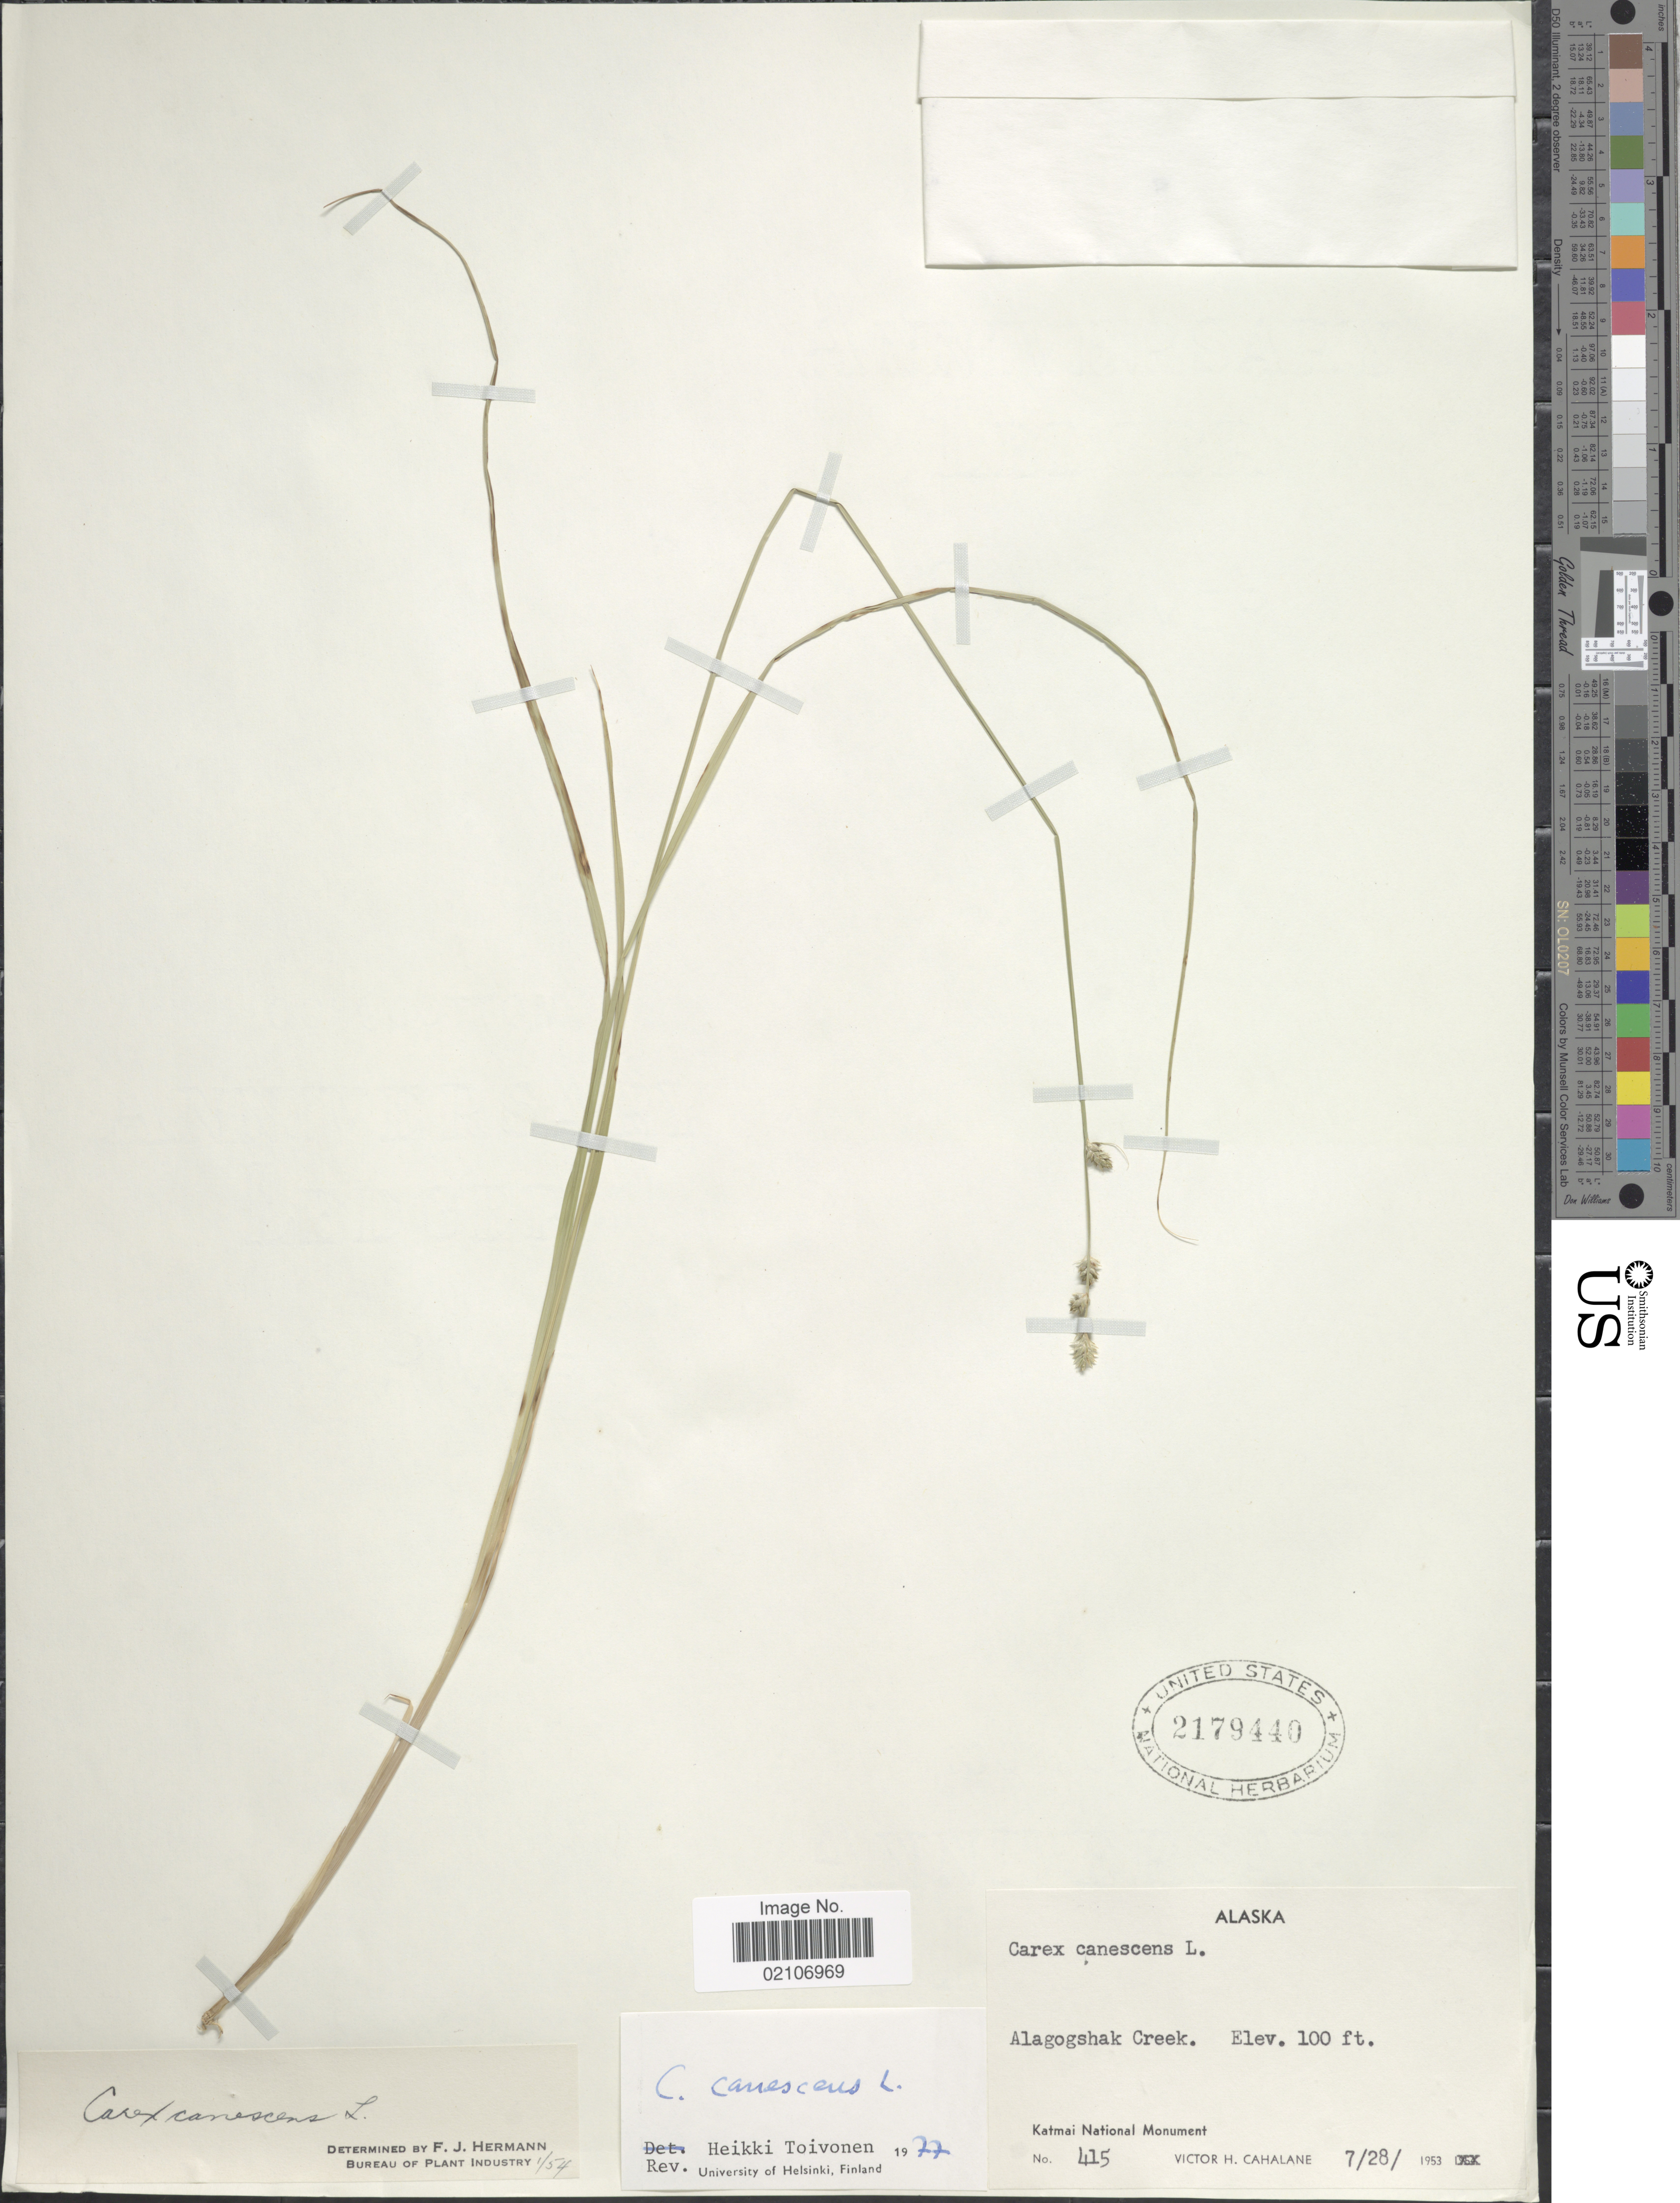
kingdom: Plantae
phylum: Tracheophyta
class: Liliopsida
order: Poales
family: Cyperaceae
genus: Carex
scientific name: Carex canescens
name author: L.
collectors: V. Cahalane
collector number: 415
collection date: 1953-07-28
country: United States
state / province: Alaska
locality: Alaska. Alagogshak Creek. Katmai National Monument.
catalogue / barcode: US 2179440